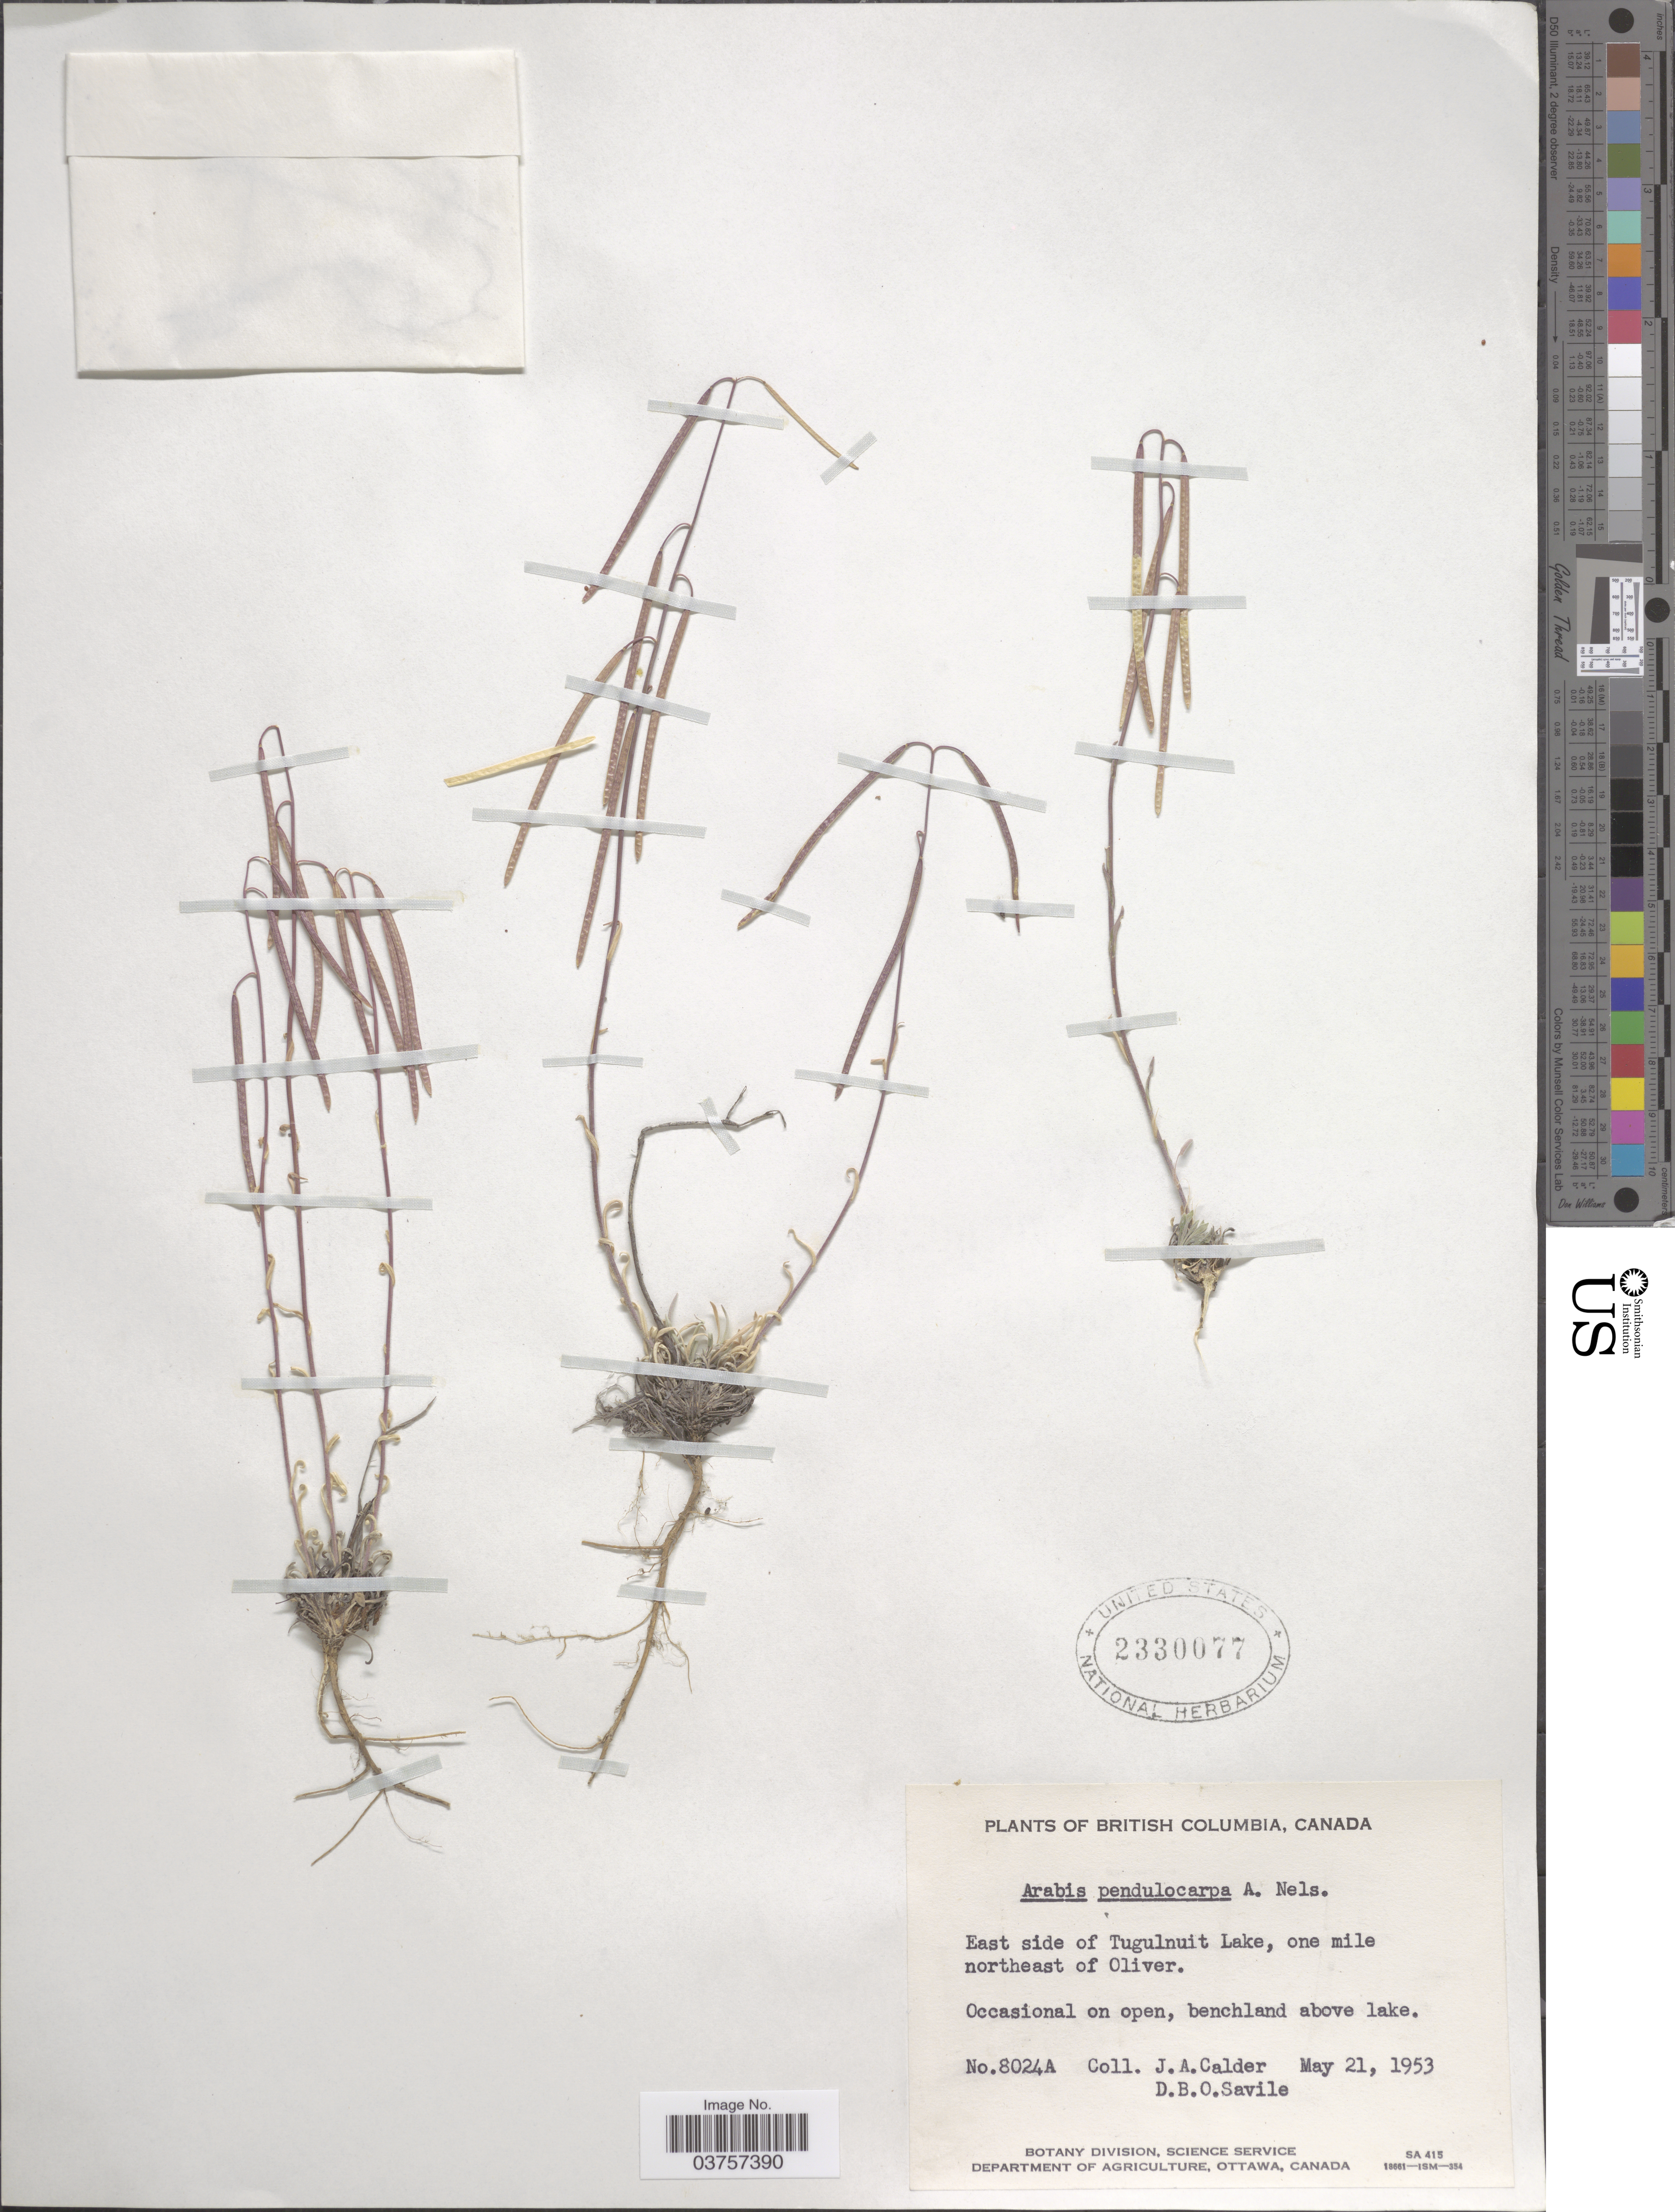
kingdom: Plantae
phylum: Tracheophyta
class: Magnoliopsida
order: Brassicales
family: Brassicaceae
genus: Arabis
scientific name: Arabis holboellii var. pendulocarpa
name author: (A. Nelson) Rollins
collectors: J. A. Calder & D. Savile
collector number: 8024A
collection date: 1953-05-21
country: Canada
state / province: British Columbia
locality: East side of Tugulnuit Lake, one mile northeast of Oliver.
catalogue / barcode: US 2330077